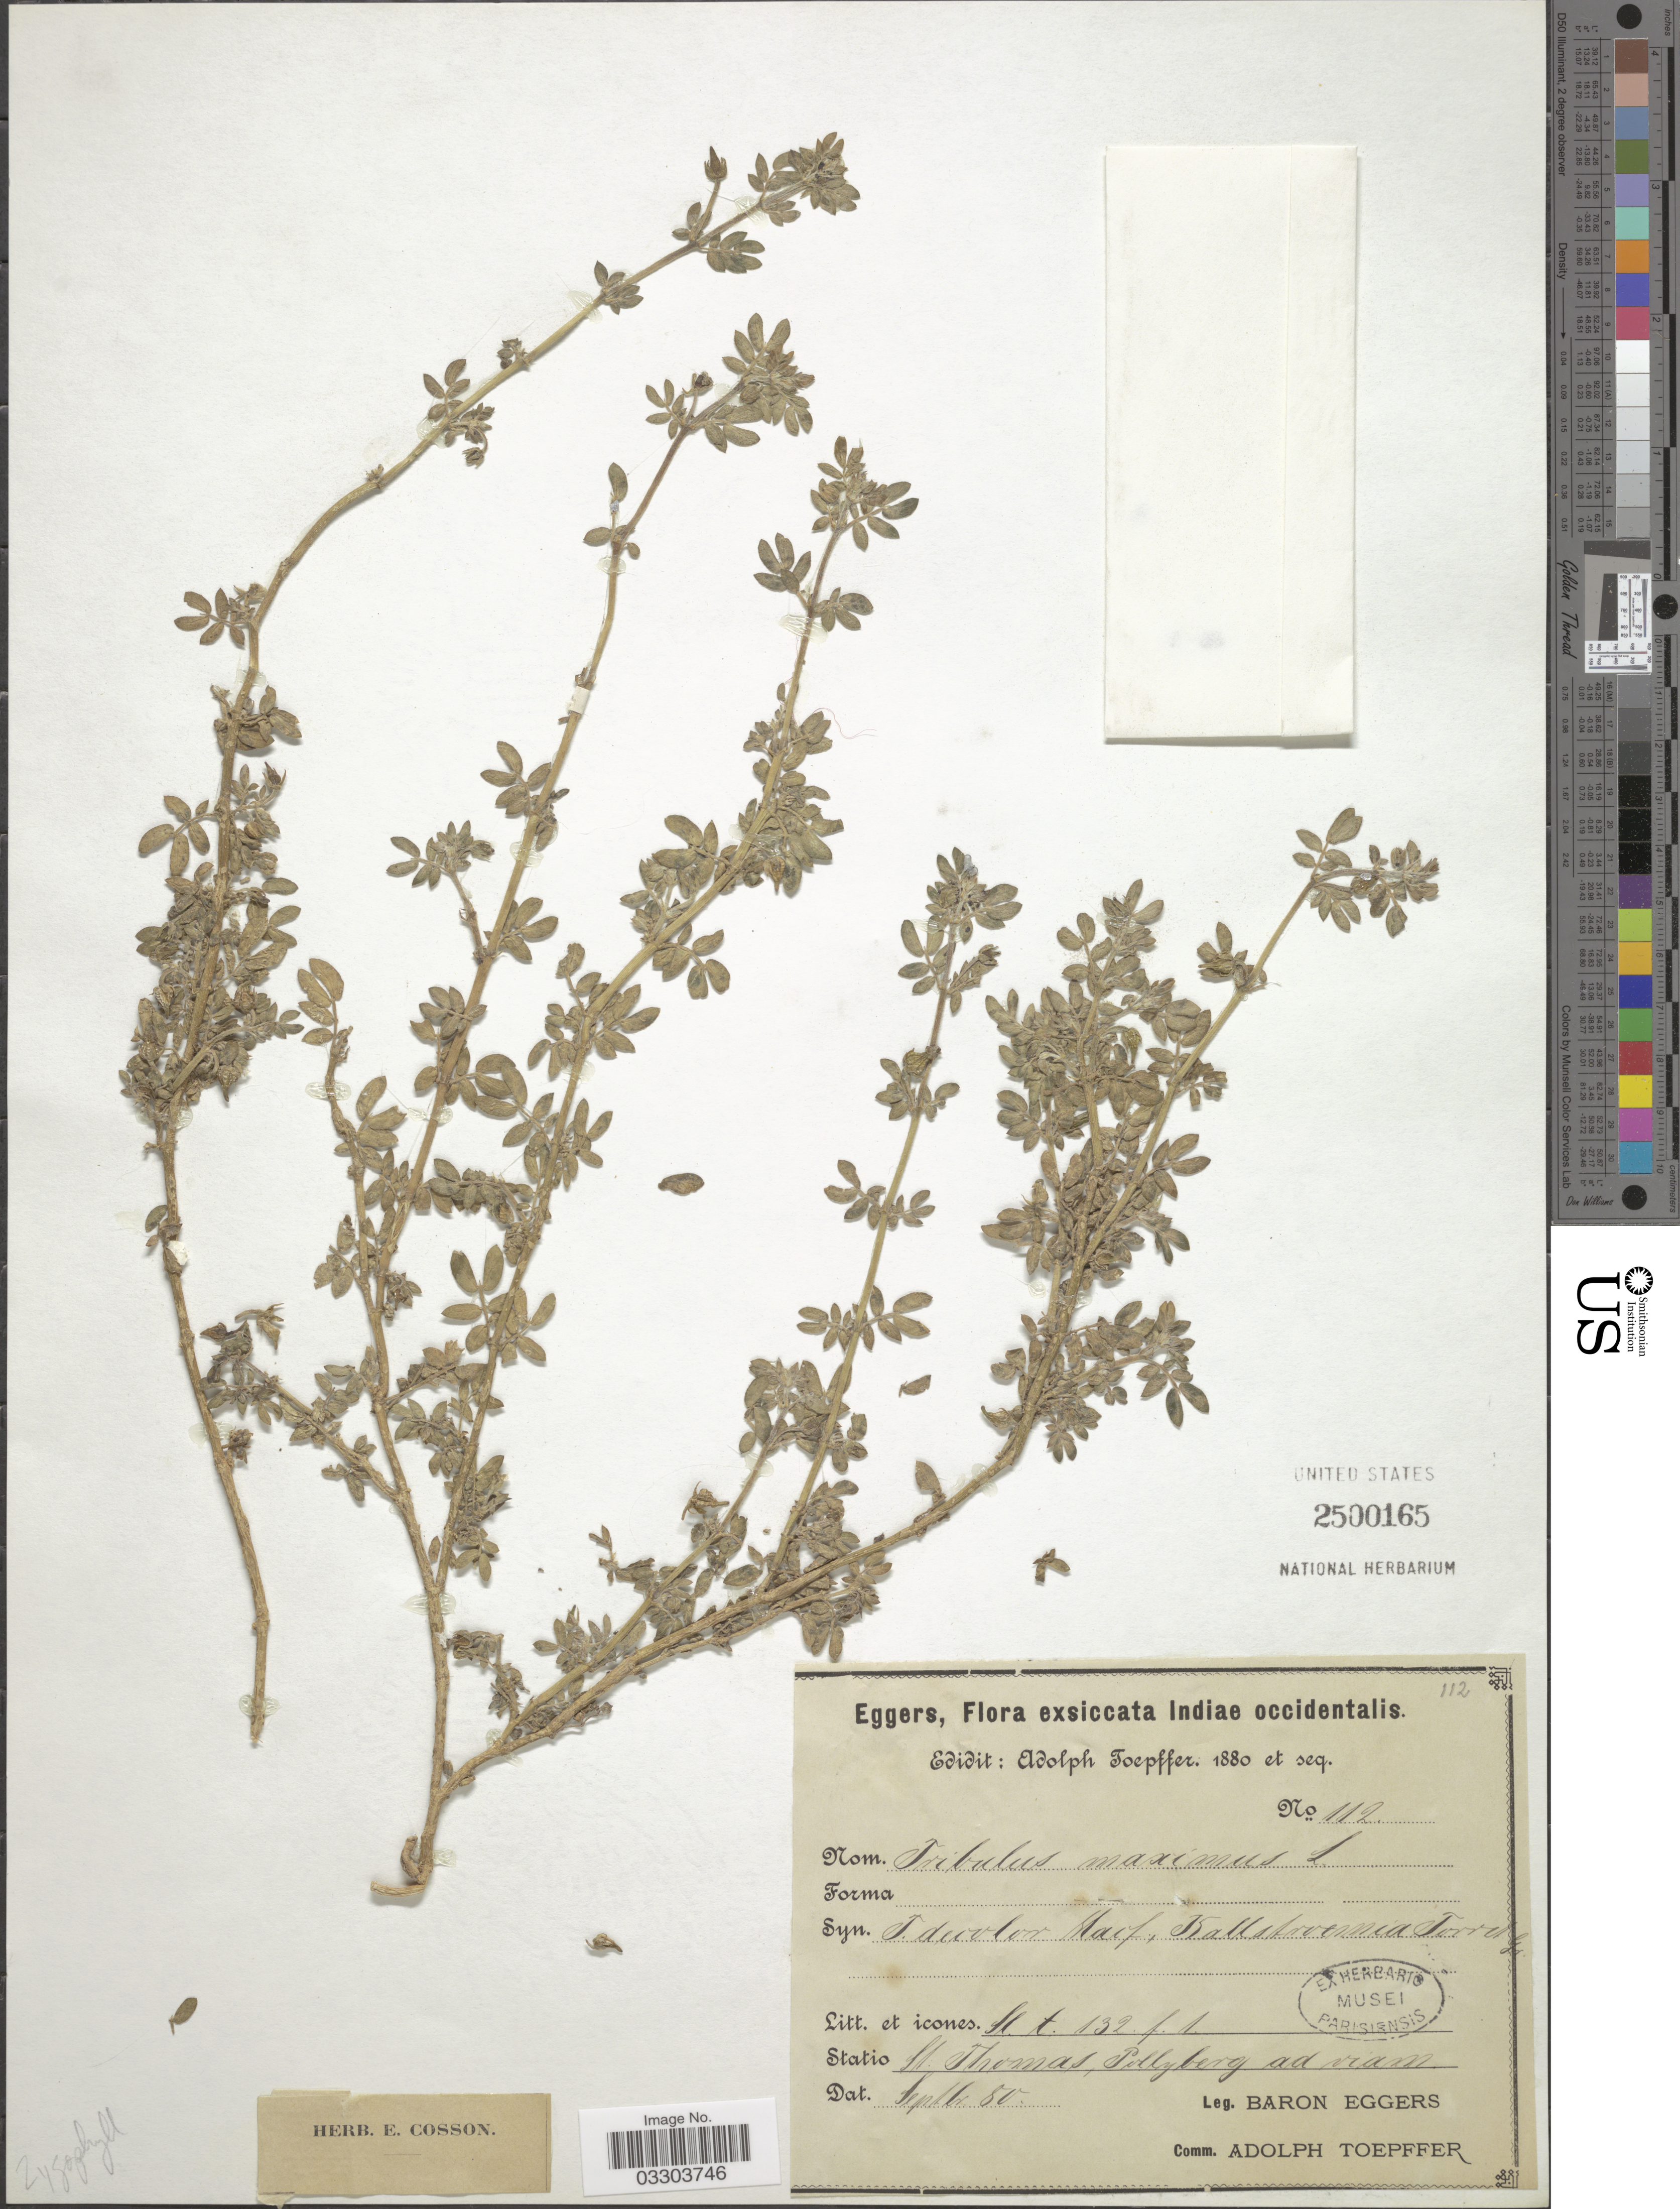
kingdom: Plantae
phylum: Tracheophyta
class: Magnoliopsida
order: Zygophyllales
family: Zygophyllaceae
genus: Tribulus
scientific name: Tribulus maximus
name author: L.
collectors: H. F. A. von Eggers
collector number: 112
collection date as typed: Transcribed d/m/y: /9/80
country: U.S. Virgin Islands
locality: Indiae occidentalis. Statio St. Thomas, Pollyberg ad viam.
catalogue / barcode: US 2500165